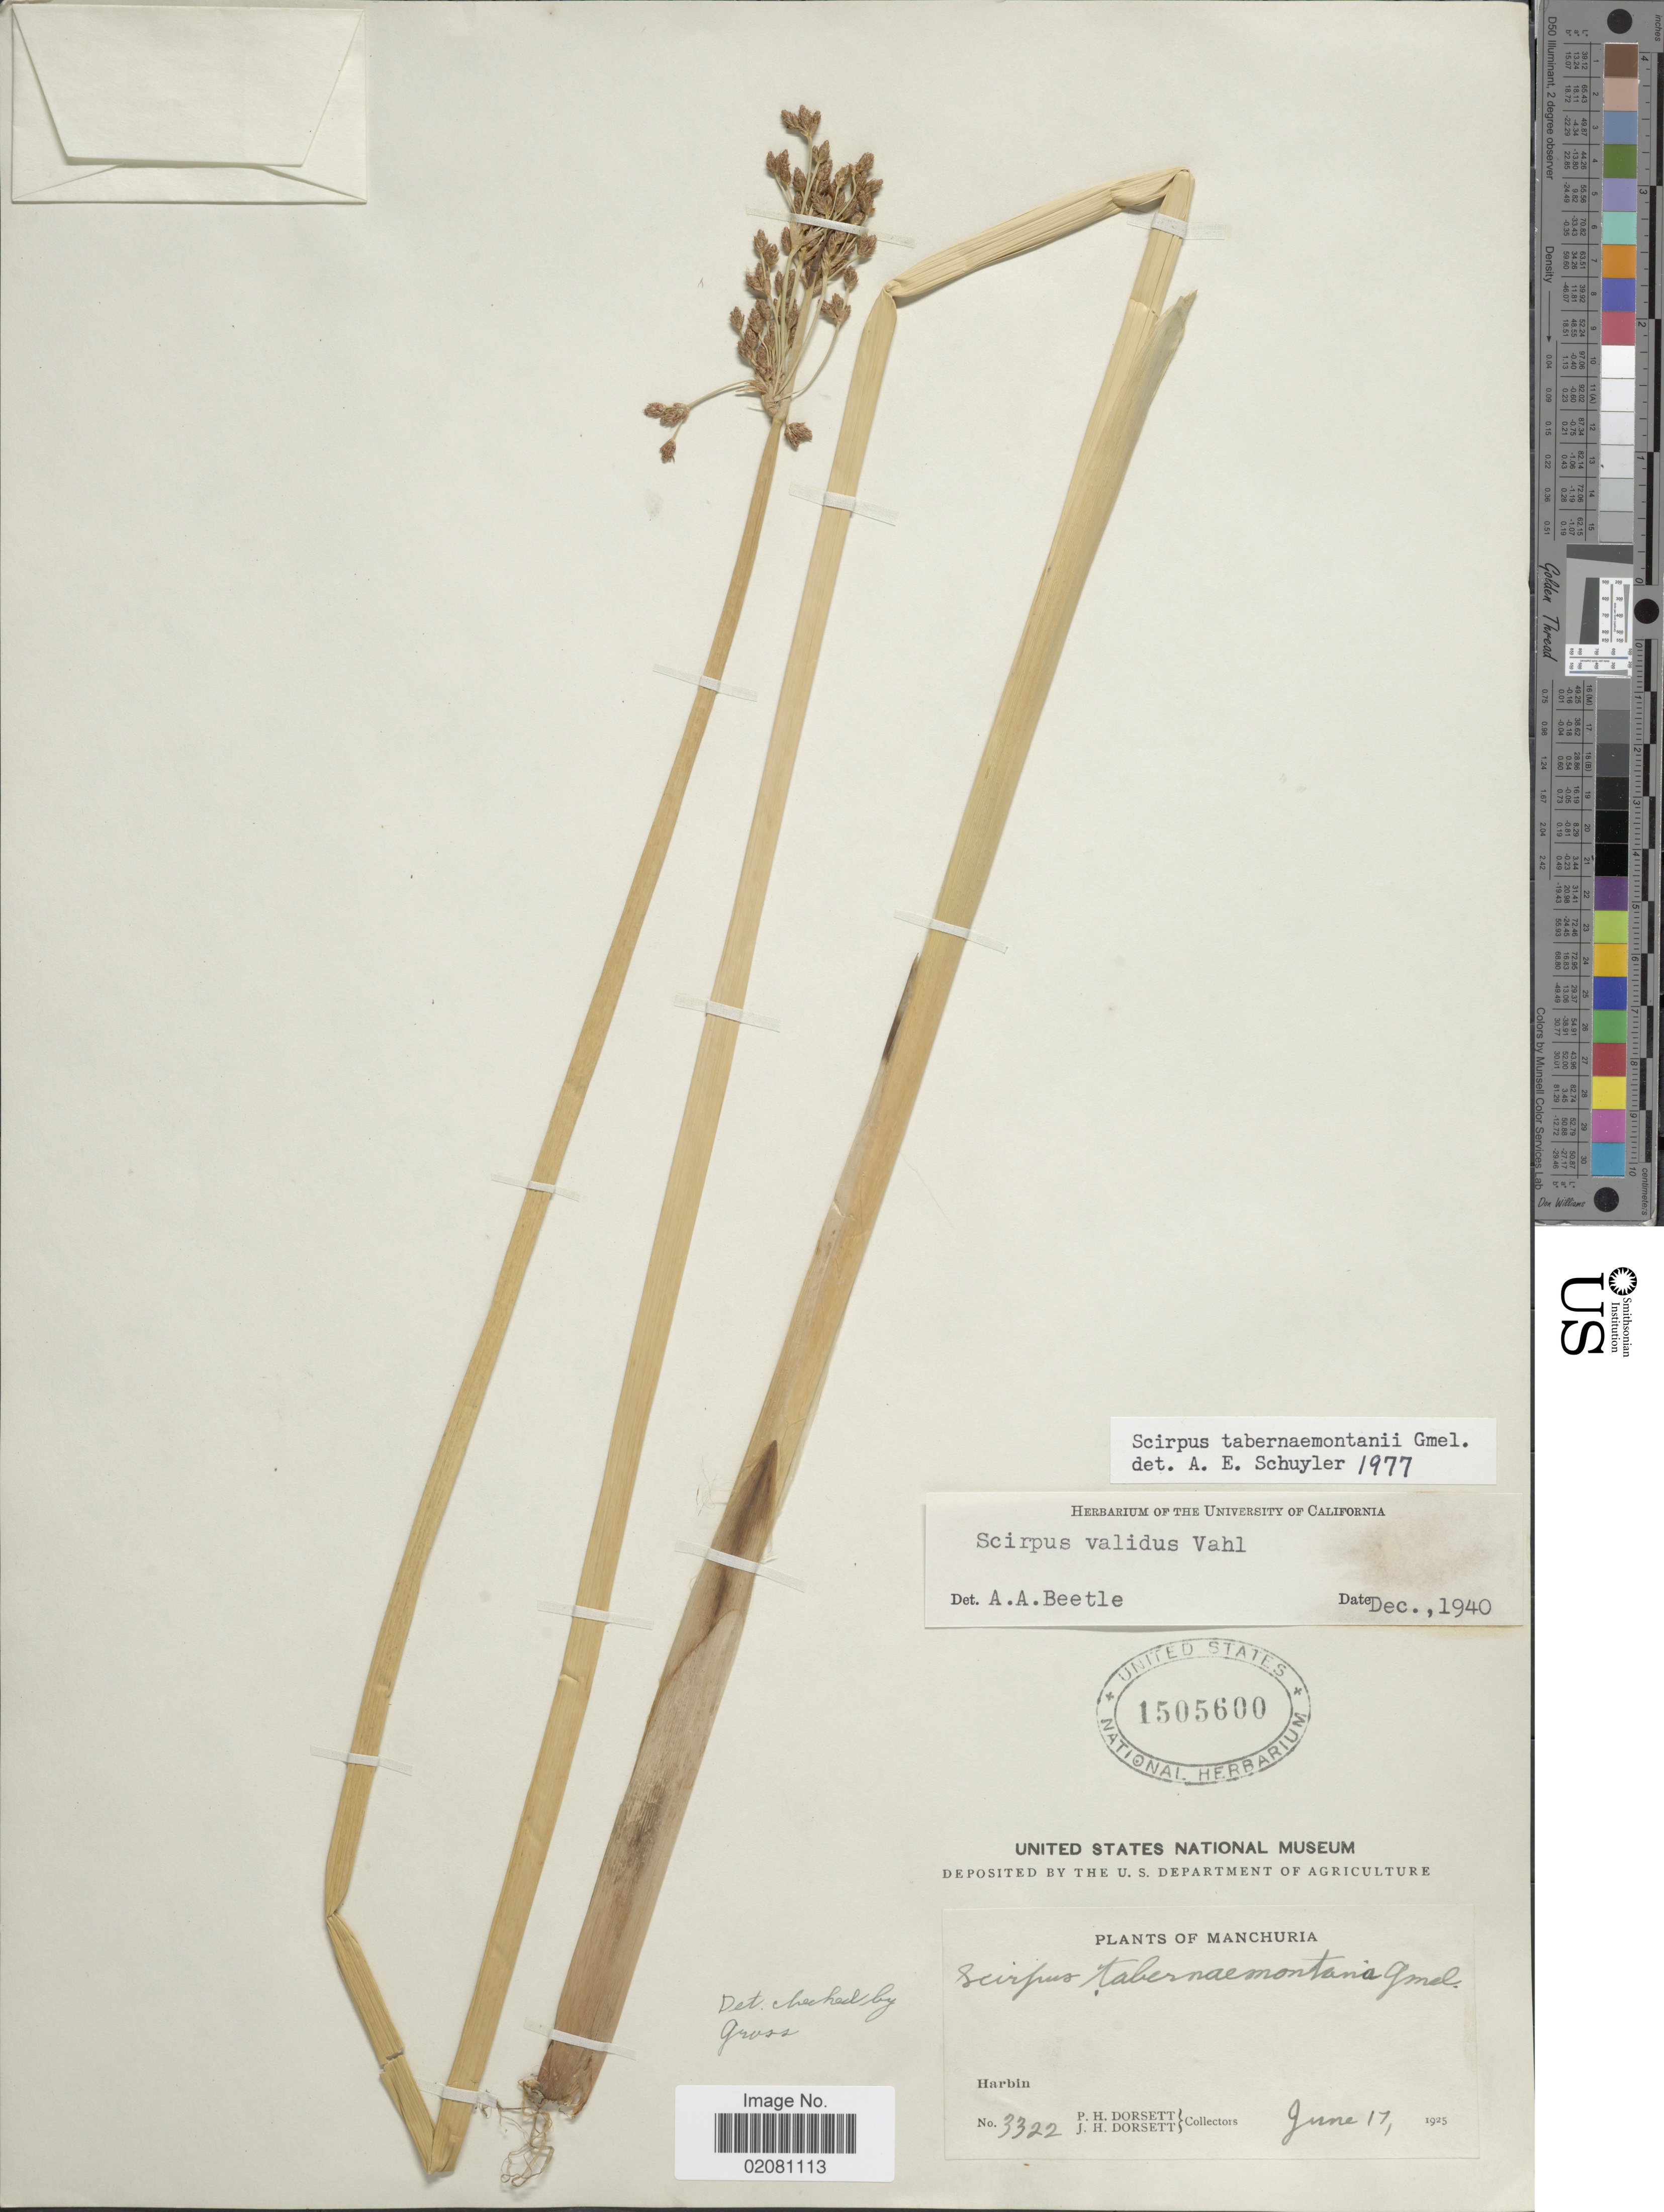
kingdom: Plantae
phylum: Tracheophyta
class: Liliopsida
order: Poales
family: Cyperaceae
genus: Schoenoplectus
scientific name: Schoenoplectus tabernaemontani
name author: (C.C. Gmel.) Palla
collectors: P. H. Dorsett & J. Dorsett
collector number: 3322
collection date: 1925-06-17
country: China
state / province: Heilongjiang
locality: Manchuria, Harbin.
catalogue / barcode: US 1505600